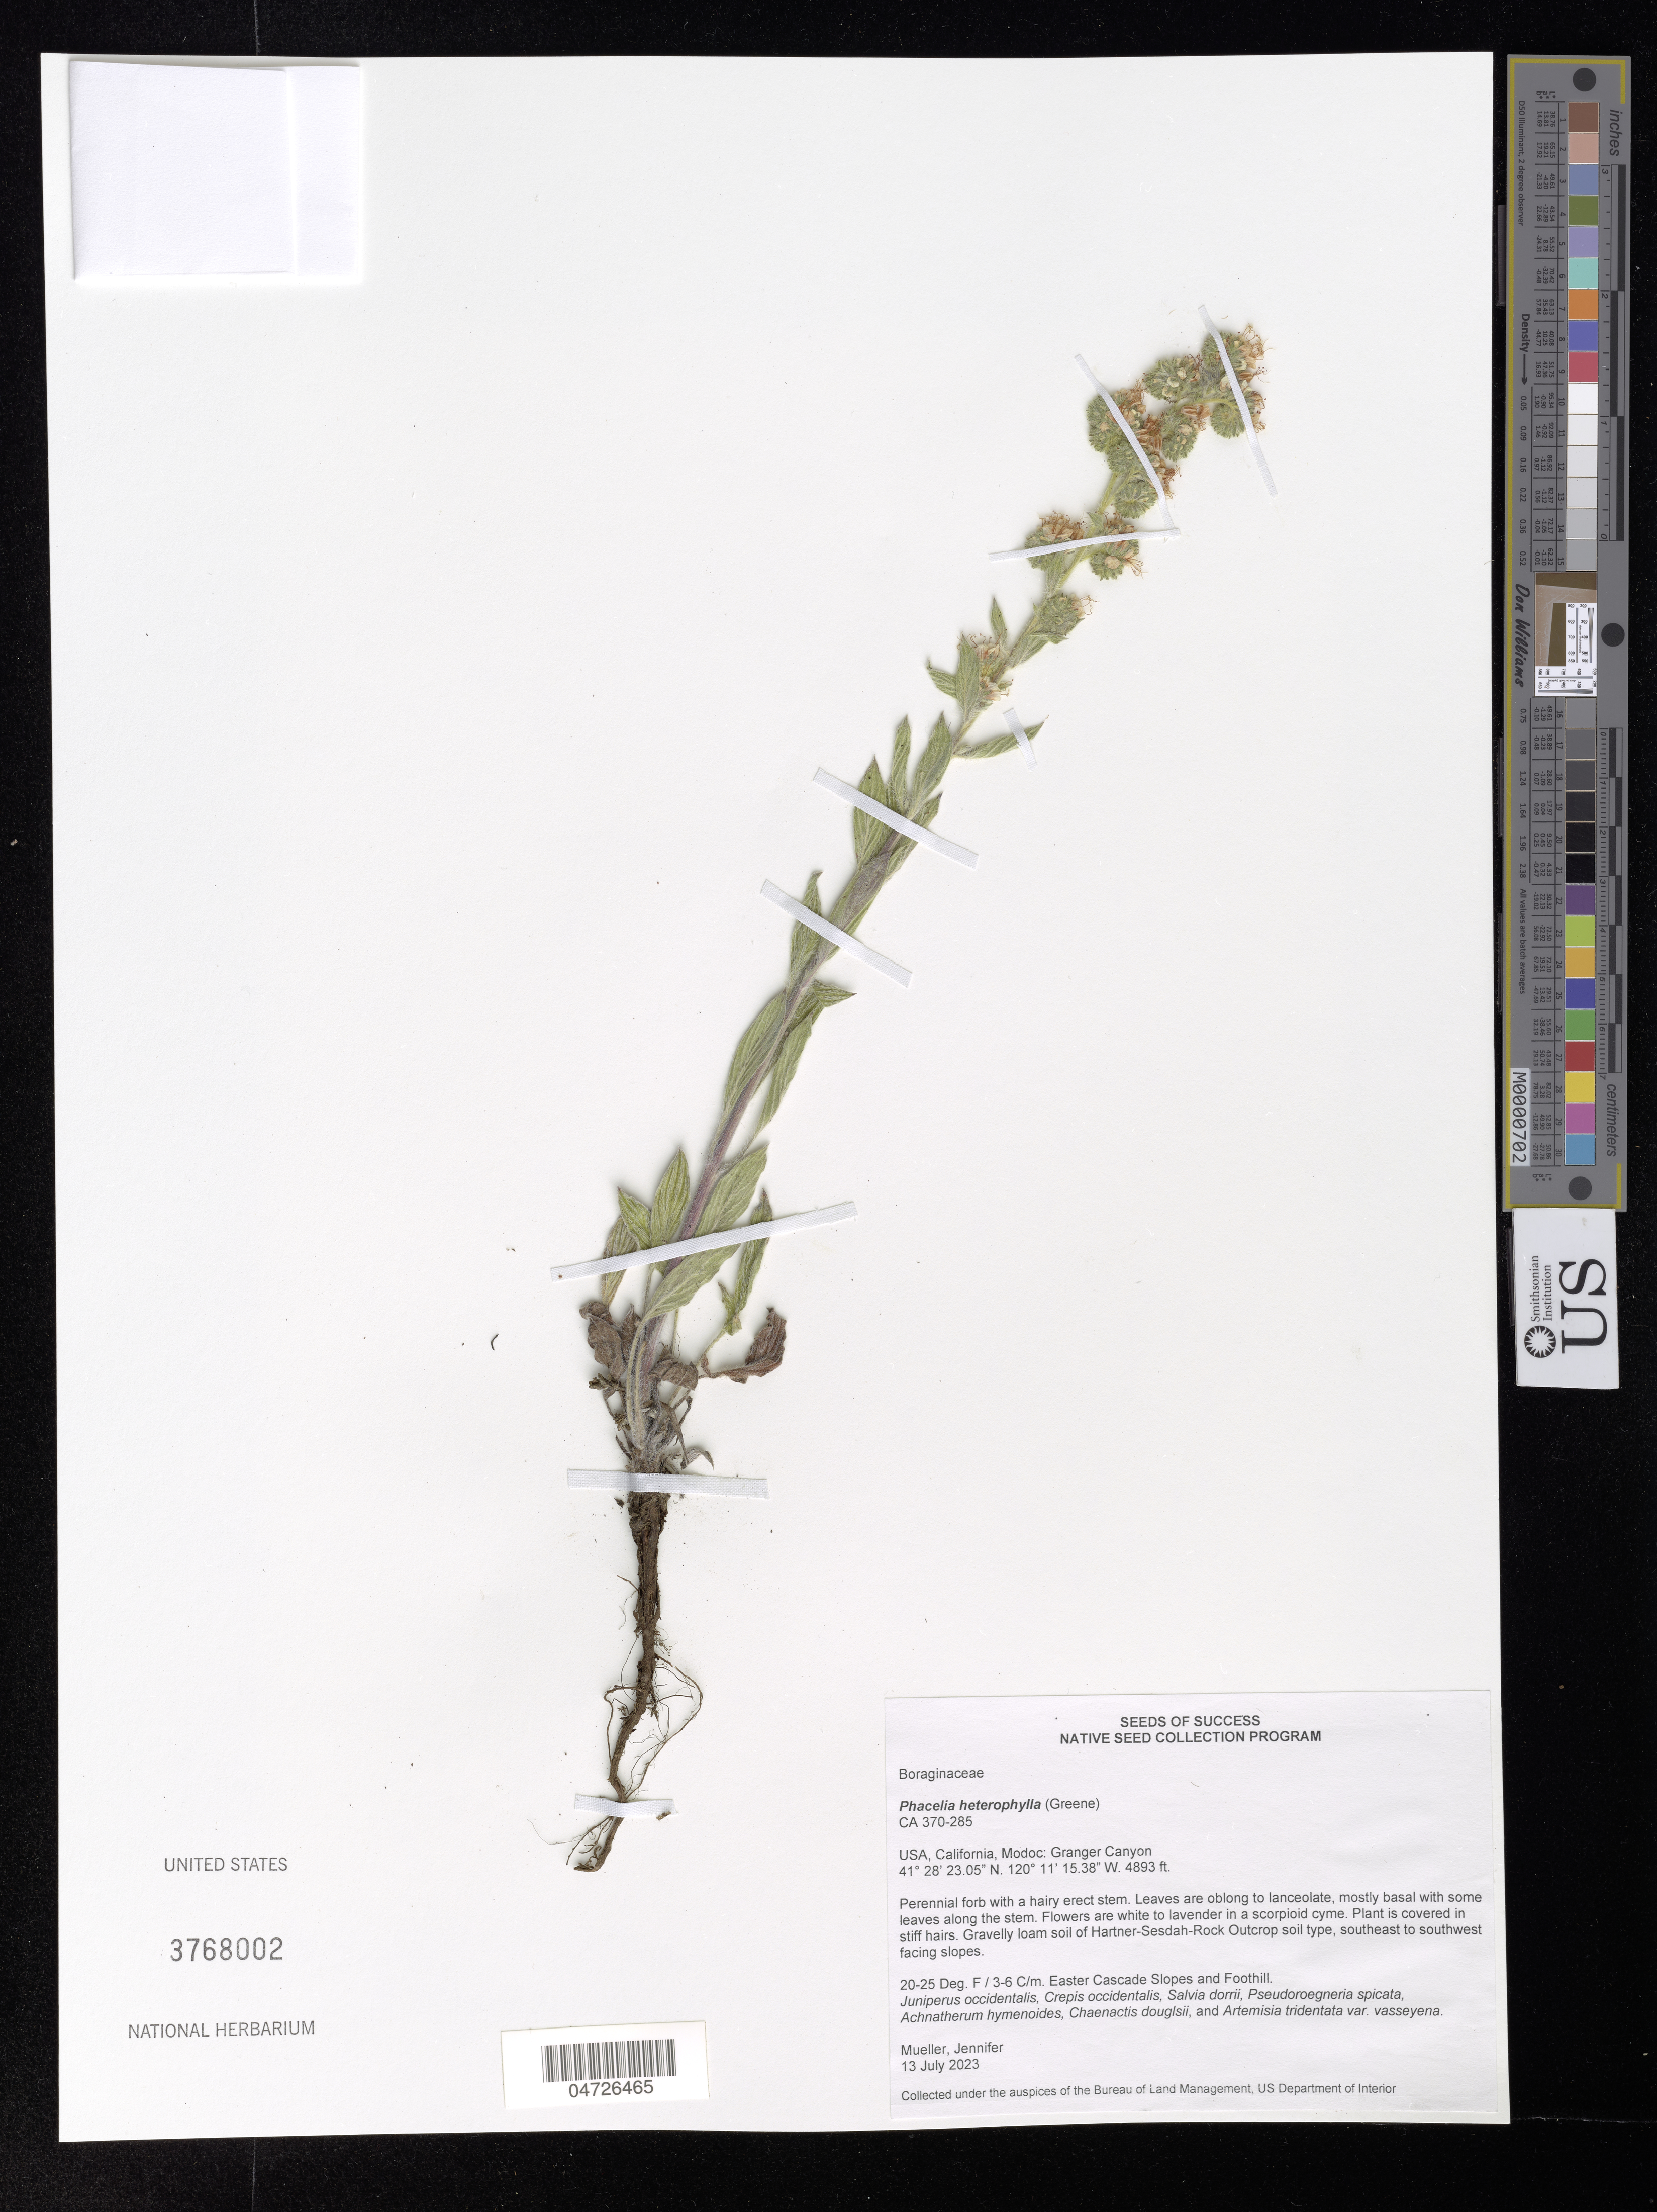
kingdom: Plantae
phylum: Tracheophyta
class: Magnoliopsida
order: Boraginales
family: Hydrophyllaceae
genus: Phacelia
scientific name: Phacelia heterophylla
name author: Pursh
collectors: J. Mueller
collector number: CA 370-285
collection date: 2023-07-13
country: United States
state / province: California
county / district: Modoc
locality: Modoc: Granger Canyon.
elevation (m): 1491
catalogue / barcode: US 3768002